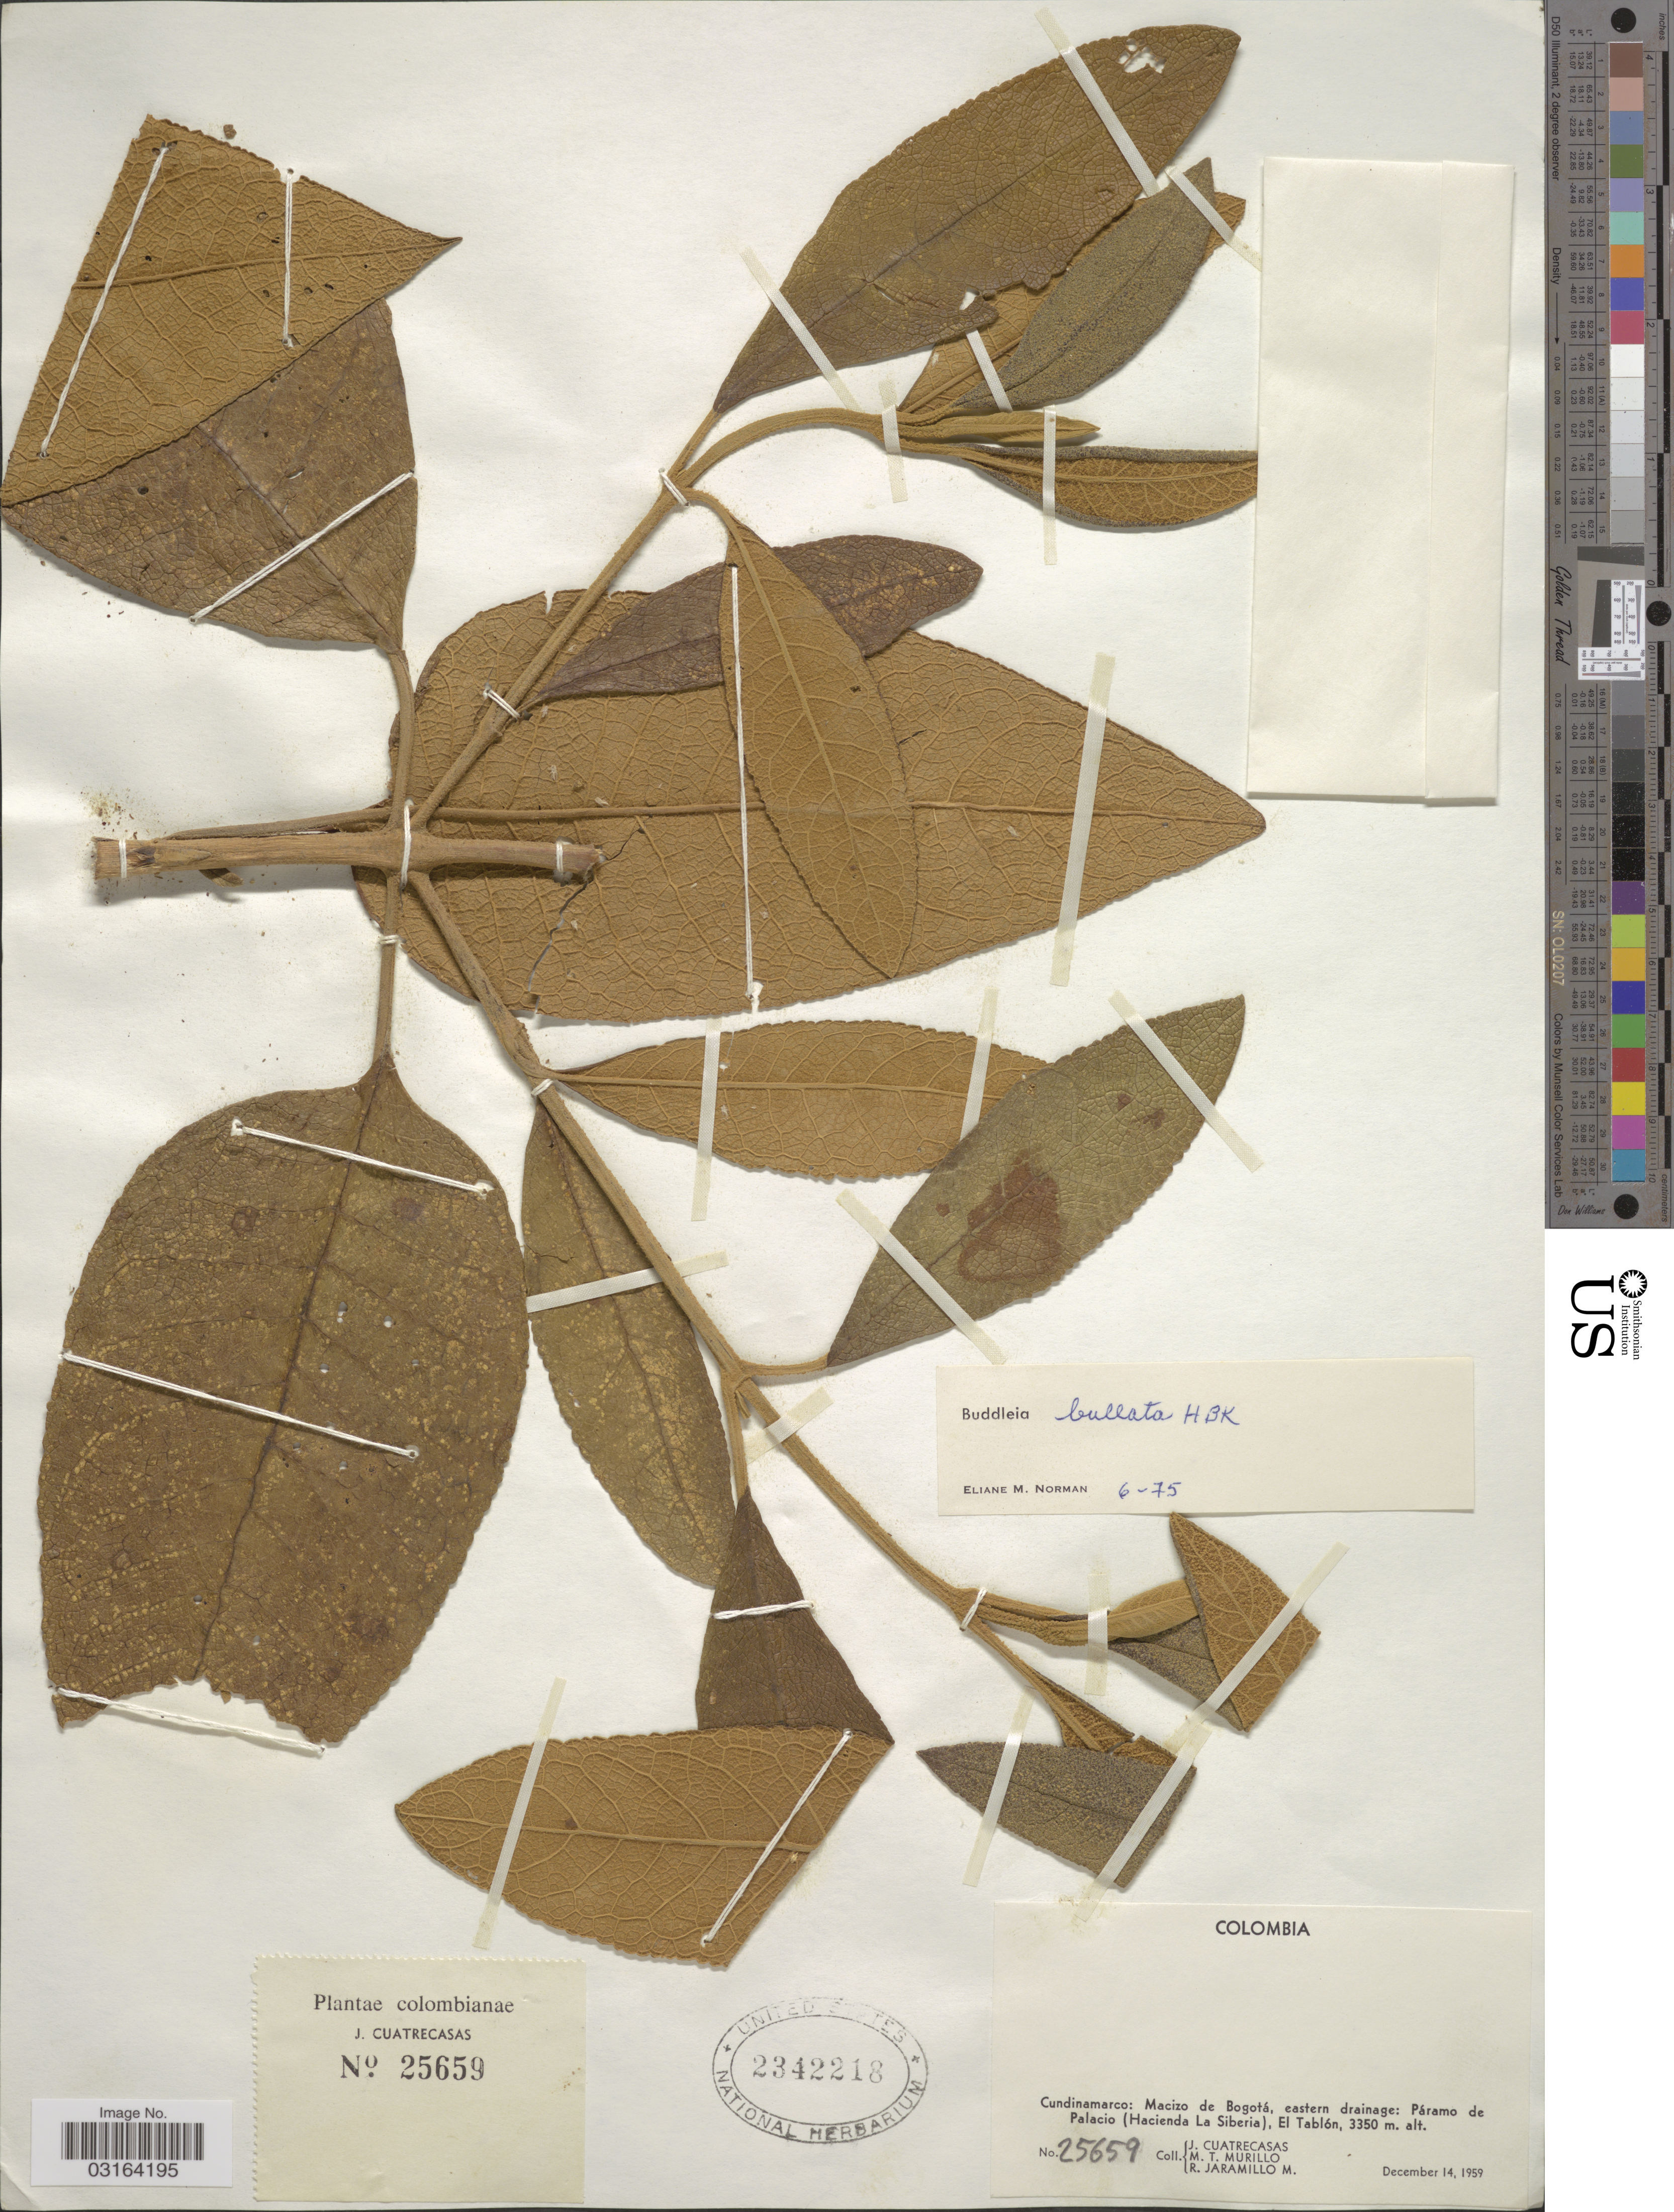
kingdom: Plantae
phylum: Tracheophyta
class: Magnoliopsida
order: Lamiales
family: Scrophulariaceae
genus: Buddleja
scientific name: Buddleja bullata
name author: Kunth in Humb. & et al.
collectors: J. Cuatrecasas, M. Murillo & R. Jaramillo M.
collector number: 25659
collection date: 1959-12-14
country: Colombia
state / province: Cundinamarca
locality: Cundinamarco: Macizo de Bogotá, eastern drainage: Páramo de Palacio (Hacienda La Siberia), El Tablón.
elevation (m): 3350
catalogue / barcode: US 2342218